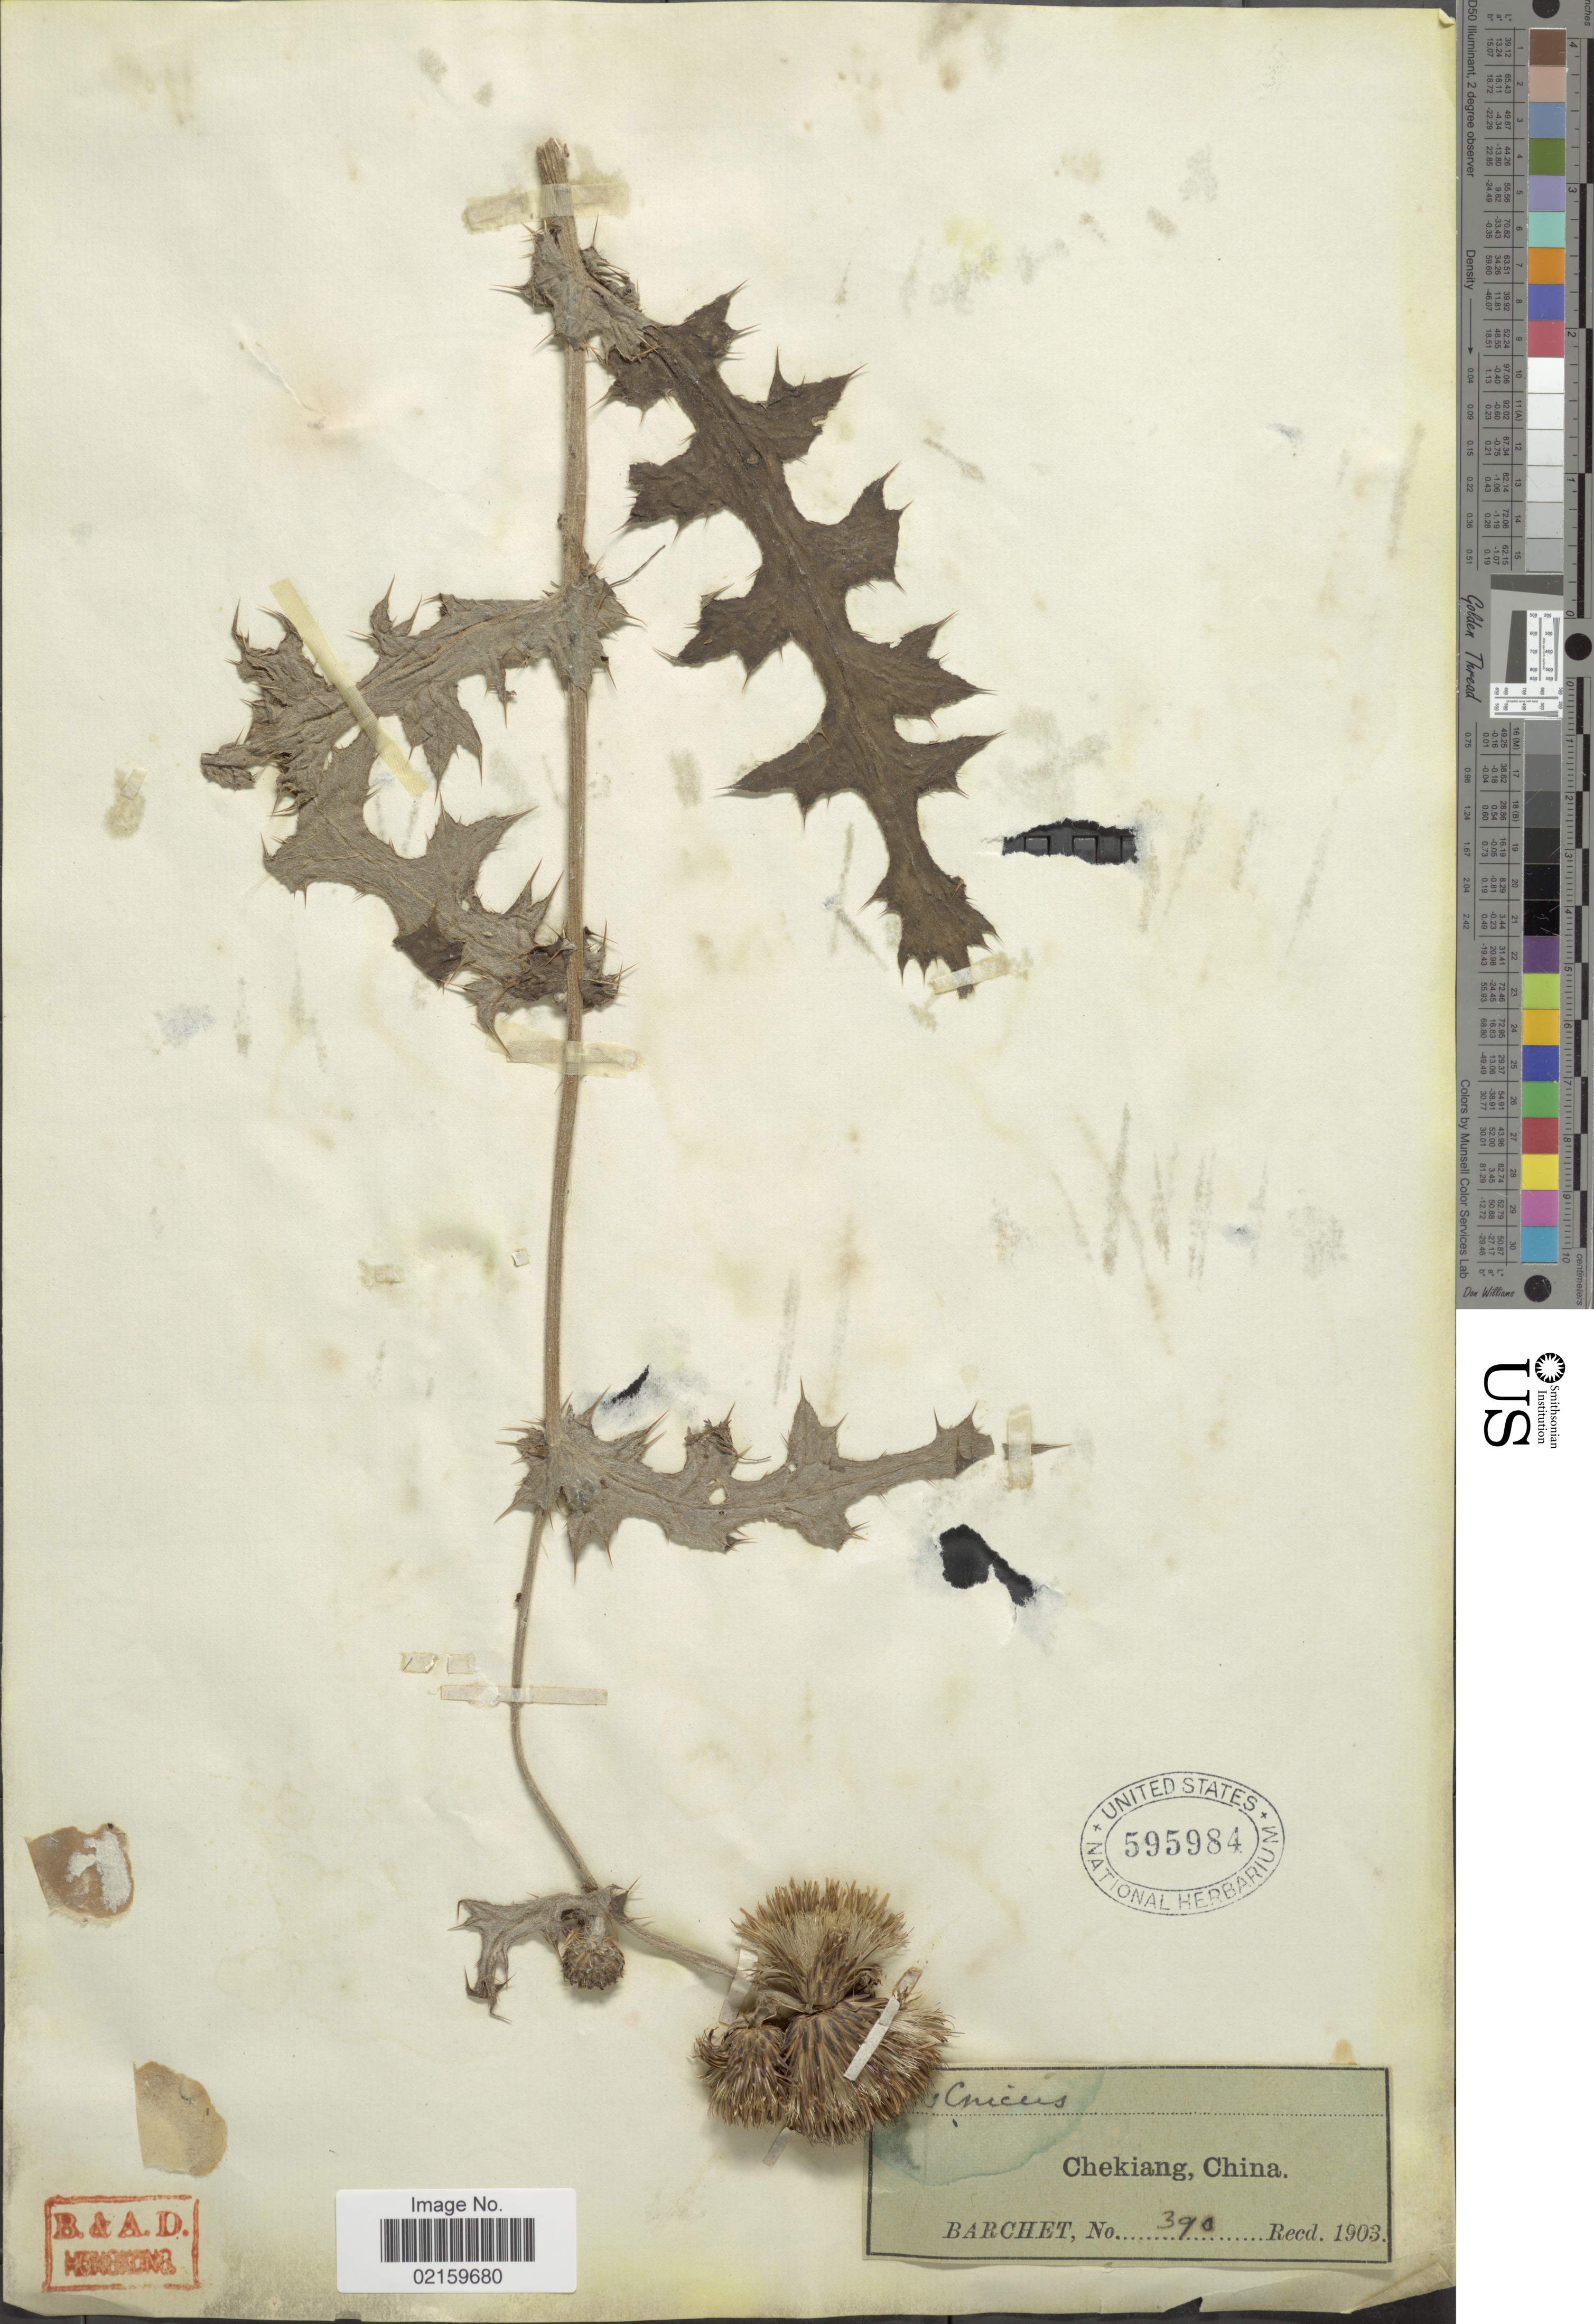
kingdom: Plantae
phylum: Tracheophyta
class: Magnoliopsida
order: Asterales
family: Asteraceae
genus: Cirsium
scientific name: Cirsium sp.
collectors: Barchet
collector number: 390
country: China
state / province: Zhejiang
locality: Chekiang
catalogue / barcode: US 595984